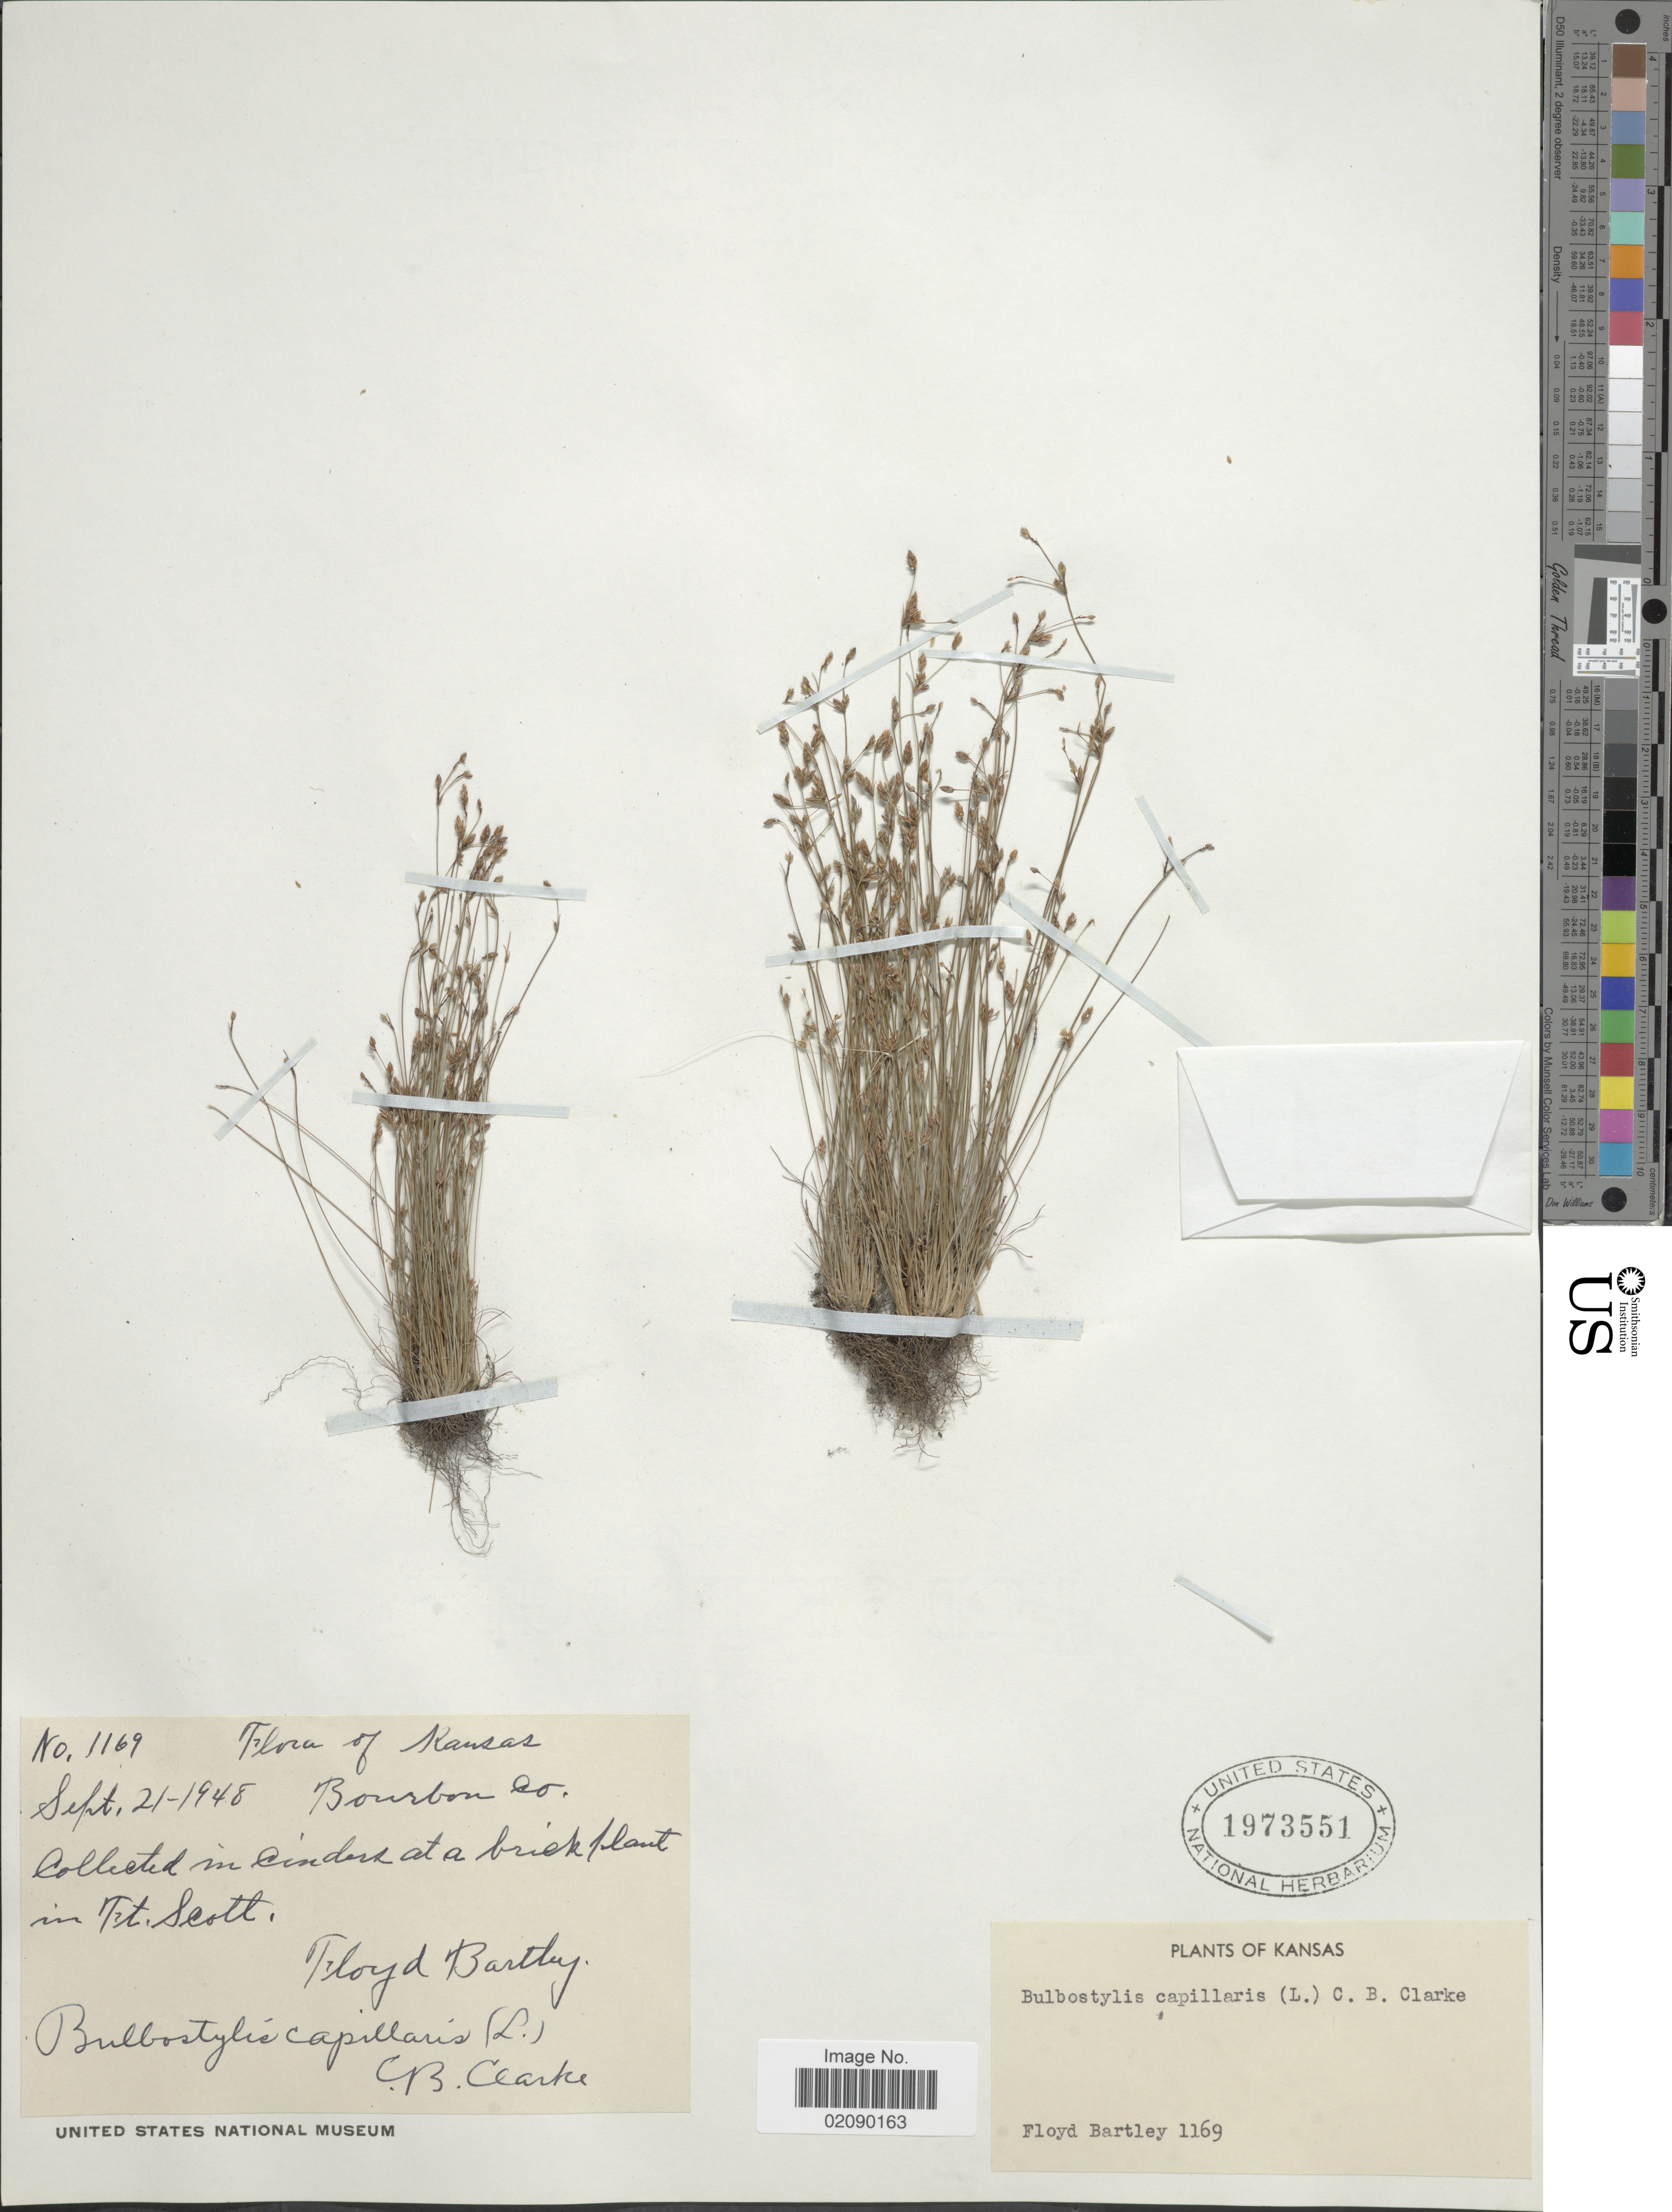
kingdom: Plantae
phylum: Tracheophyta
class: Liliopsida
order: Poales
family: Cyperaceae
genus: Bulbostylis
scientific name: Bulbostylis capillaris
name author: (L.) Kunth ex C.B. Clarke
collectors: F. Bartley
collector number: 1169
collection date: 1948-09-21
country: United States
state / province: Kansas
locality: Bourbon Co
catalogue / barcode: US 1973551